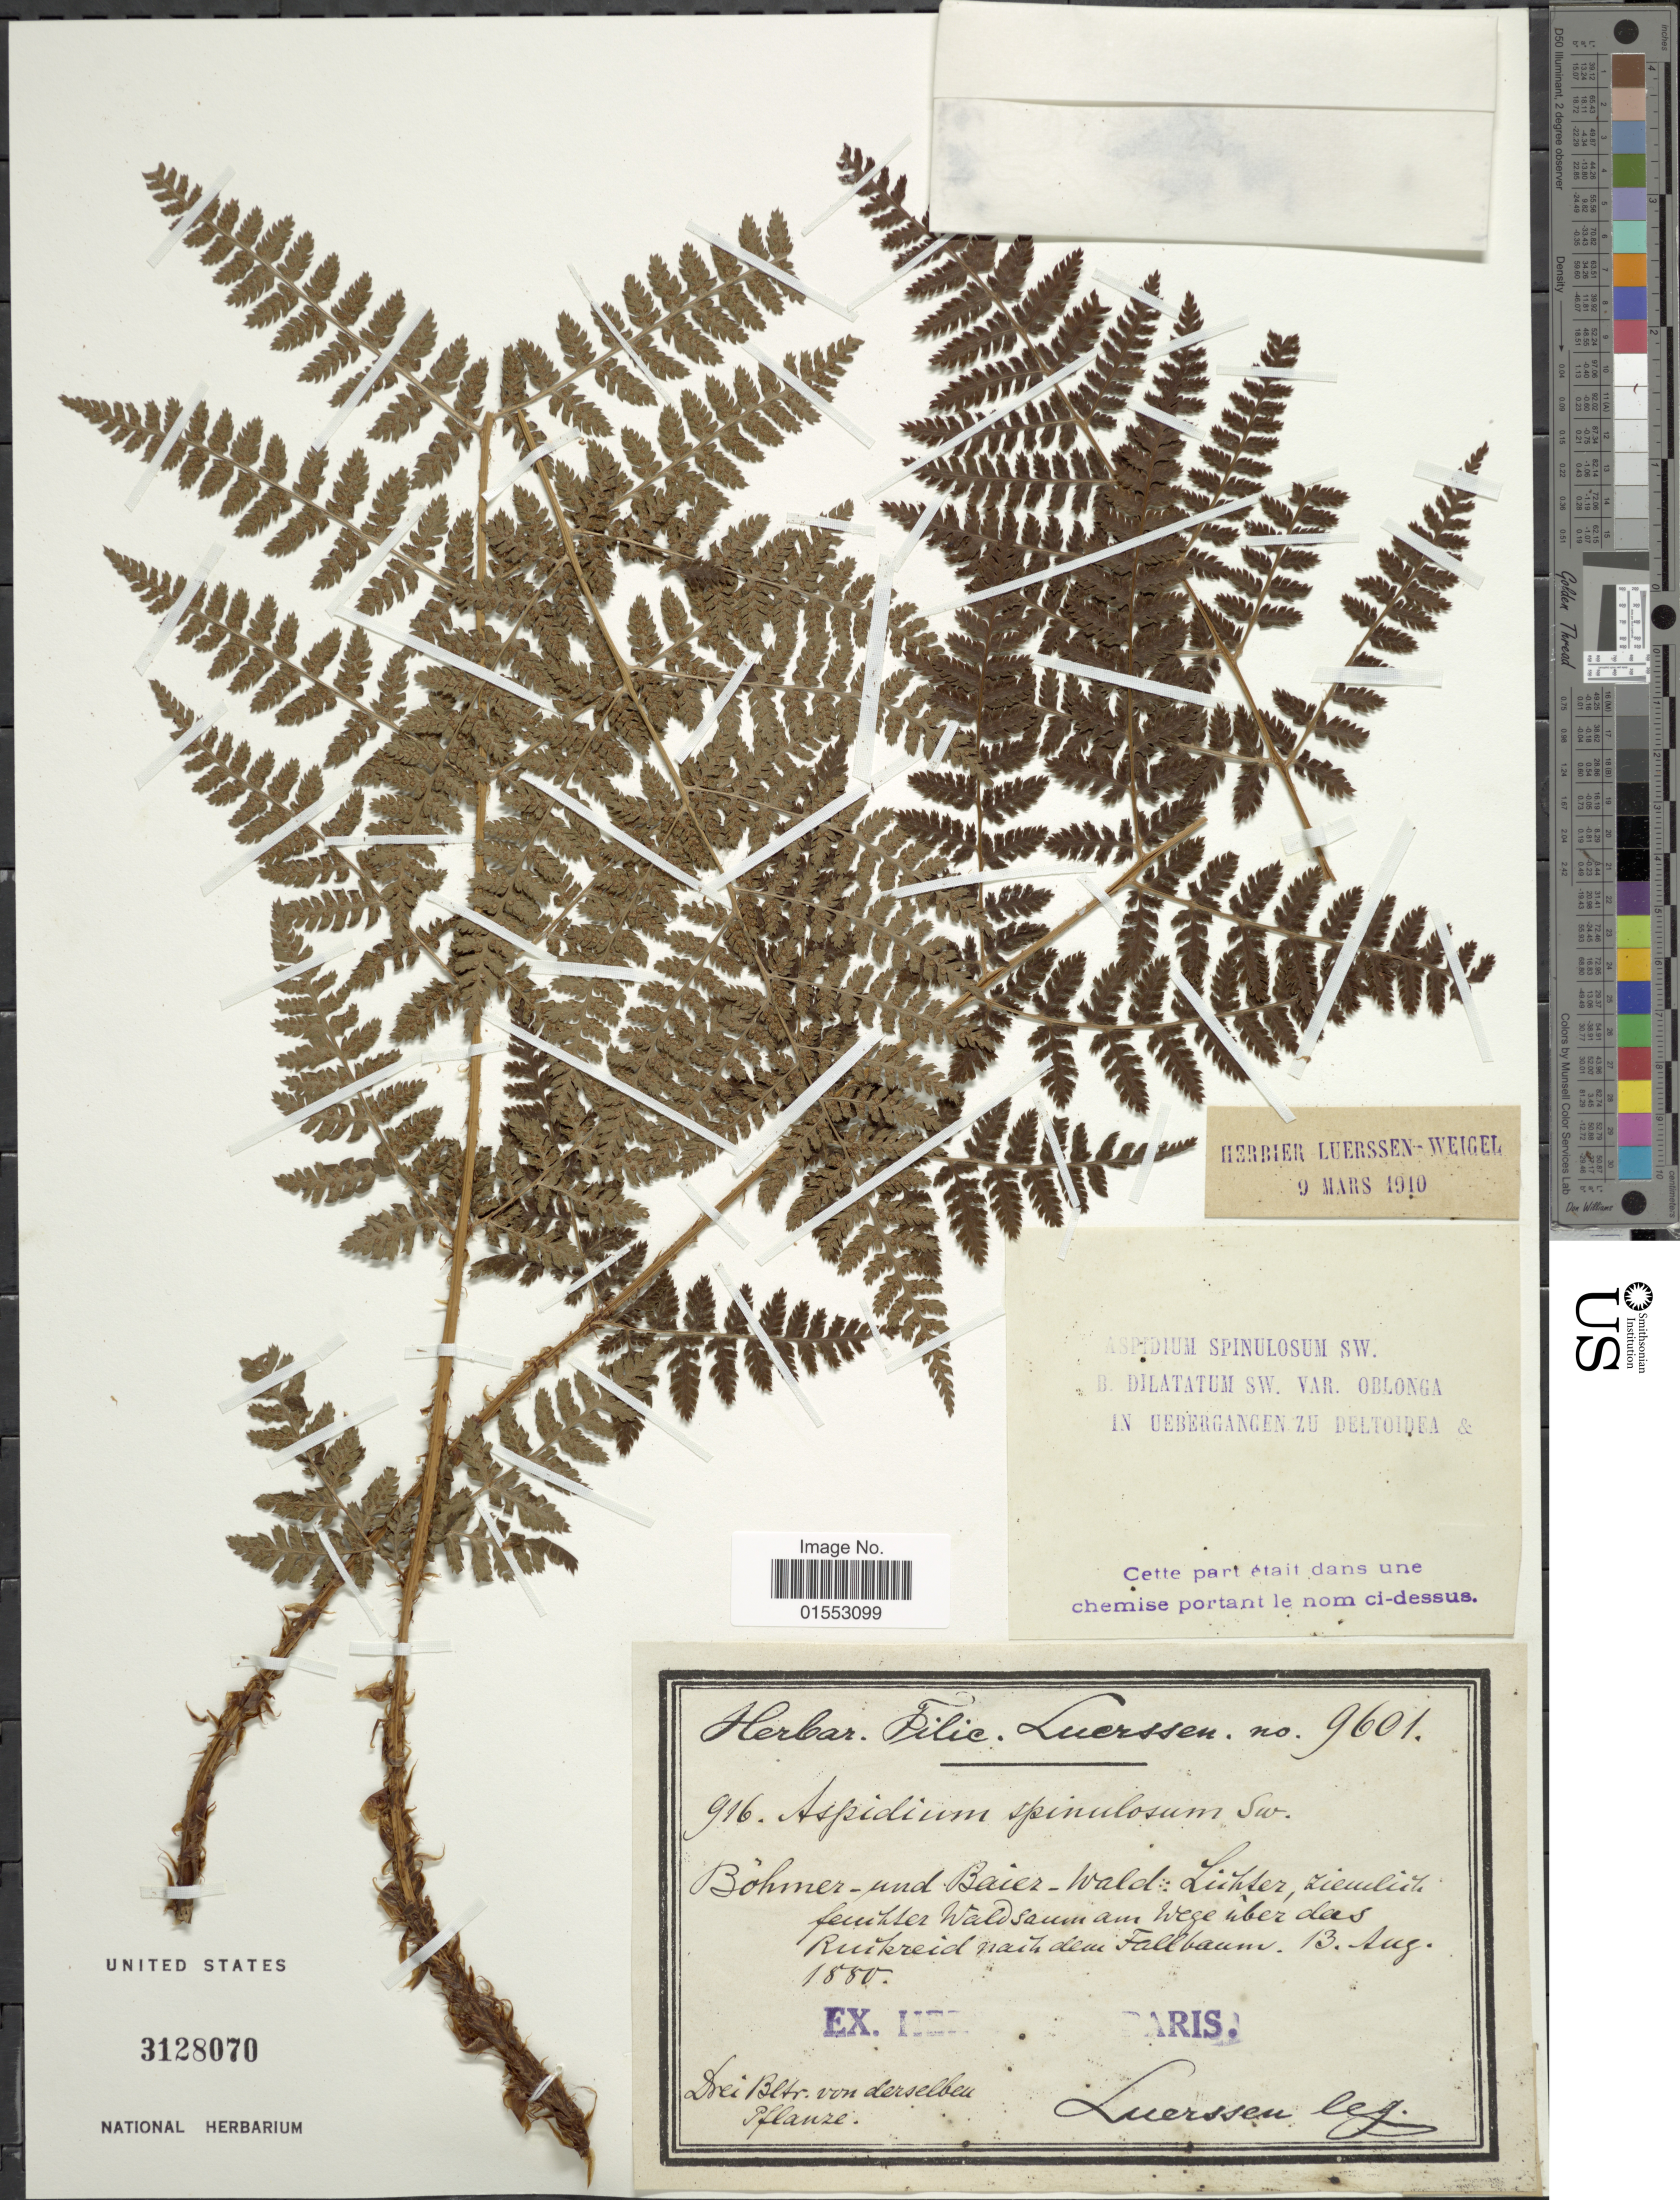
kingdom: Plantae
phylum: Tracheophyta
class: Polypodiopsida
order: Polypodiales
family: Dryopteridaceae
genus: Dryopteris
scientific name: Dryopteris carthusiana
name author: (Villars) H.P. Fuchs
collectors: Luerssen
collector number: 916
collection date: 1880-08-13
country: Germany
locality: Bohmerund Baiez-Wald: Luchter zu=ieulich feuchtler Waldsaumen wee uber das Ruikereid nach dem Faklbaum [interpreted]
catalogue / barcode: US 3128070